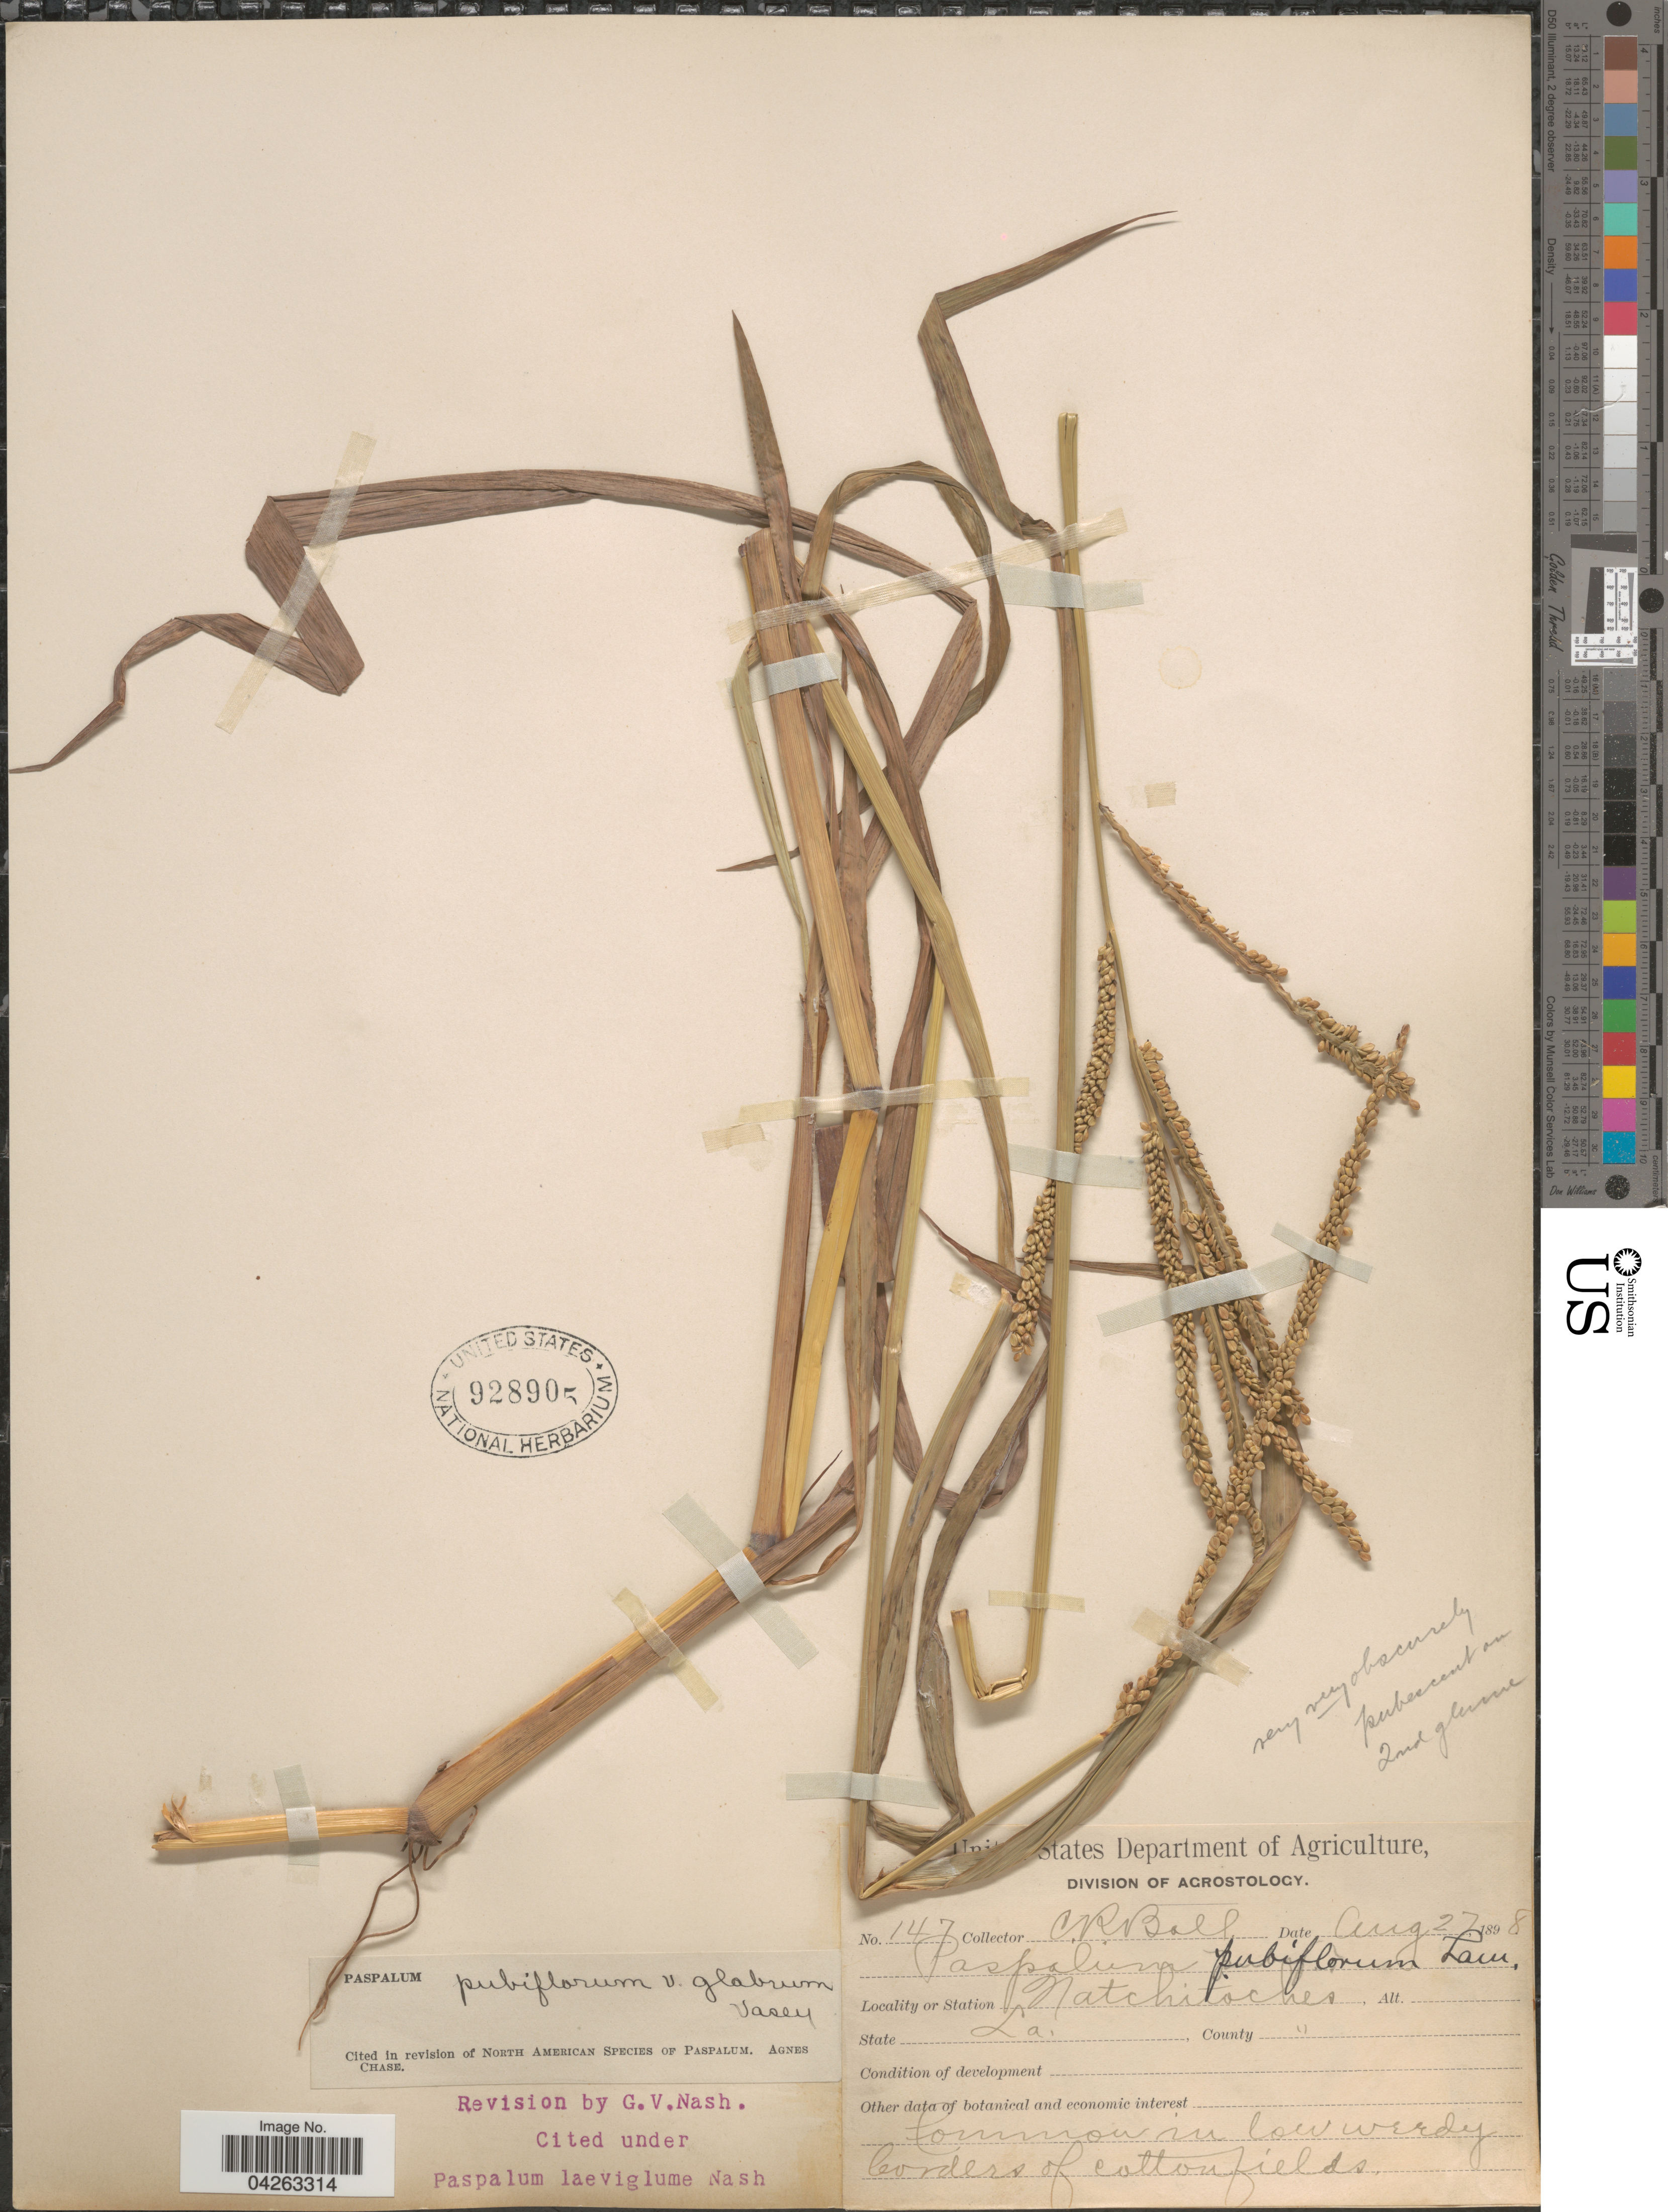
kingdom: Plantae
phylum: Tracheophyta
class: Liliopsida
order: Poales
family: Poaceae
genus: Paspalum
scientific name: Paspalum pubiflorum var. glabrum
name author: Vasey ex Scribn.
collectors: C. R. Ball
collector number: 147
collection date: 1898-08-27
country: United States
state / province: Louisiana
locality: Natchitoches.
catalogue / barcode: US 928905